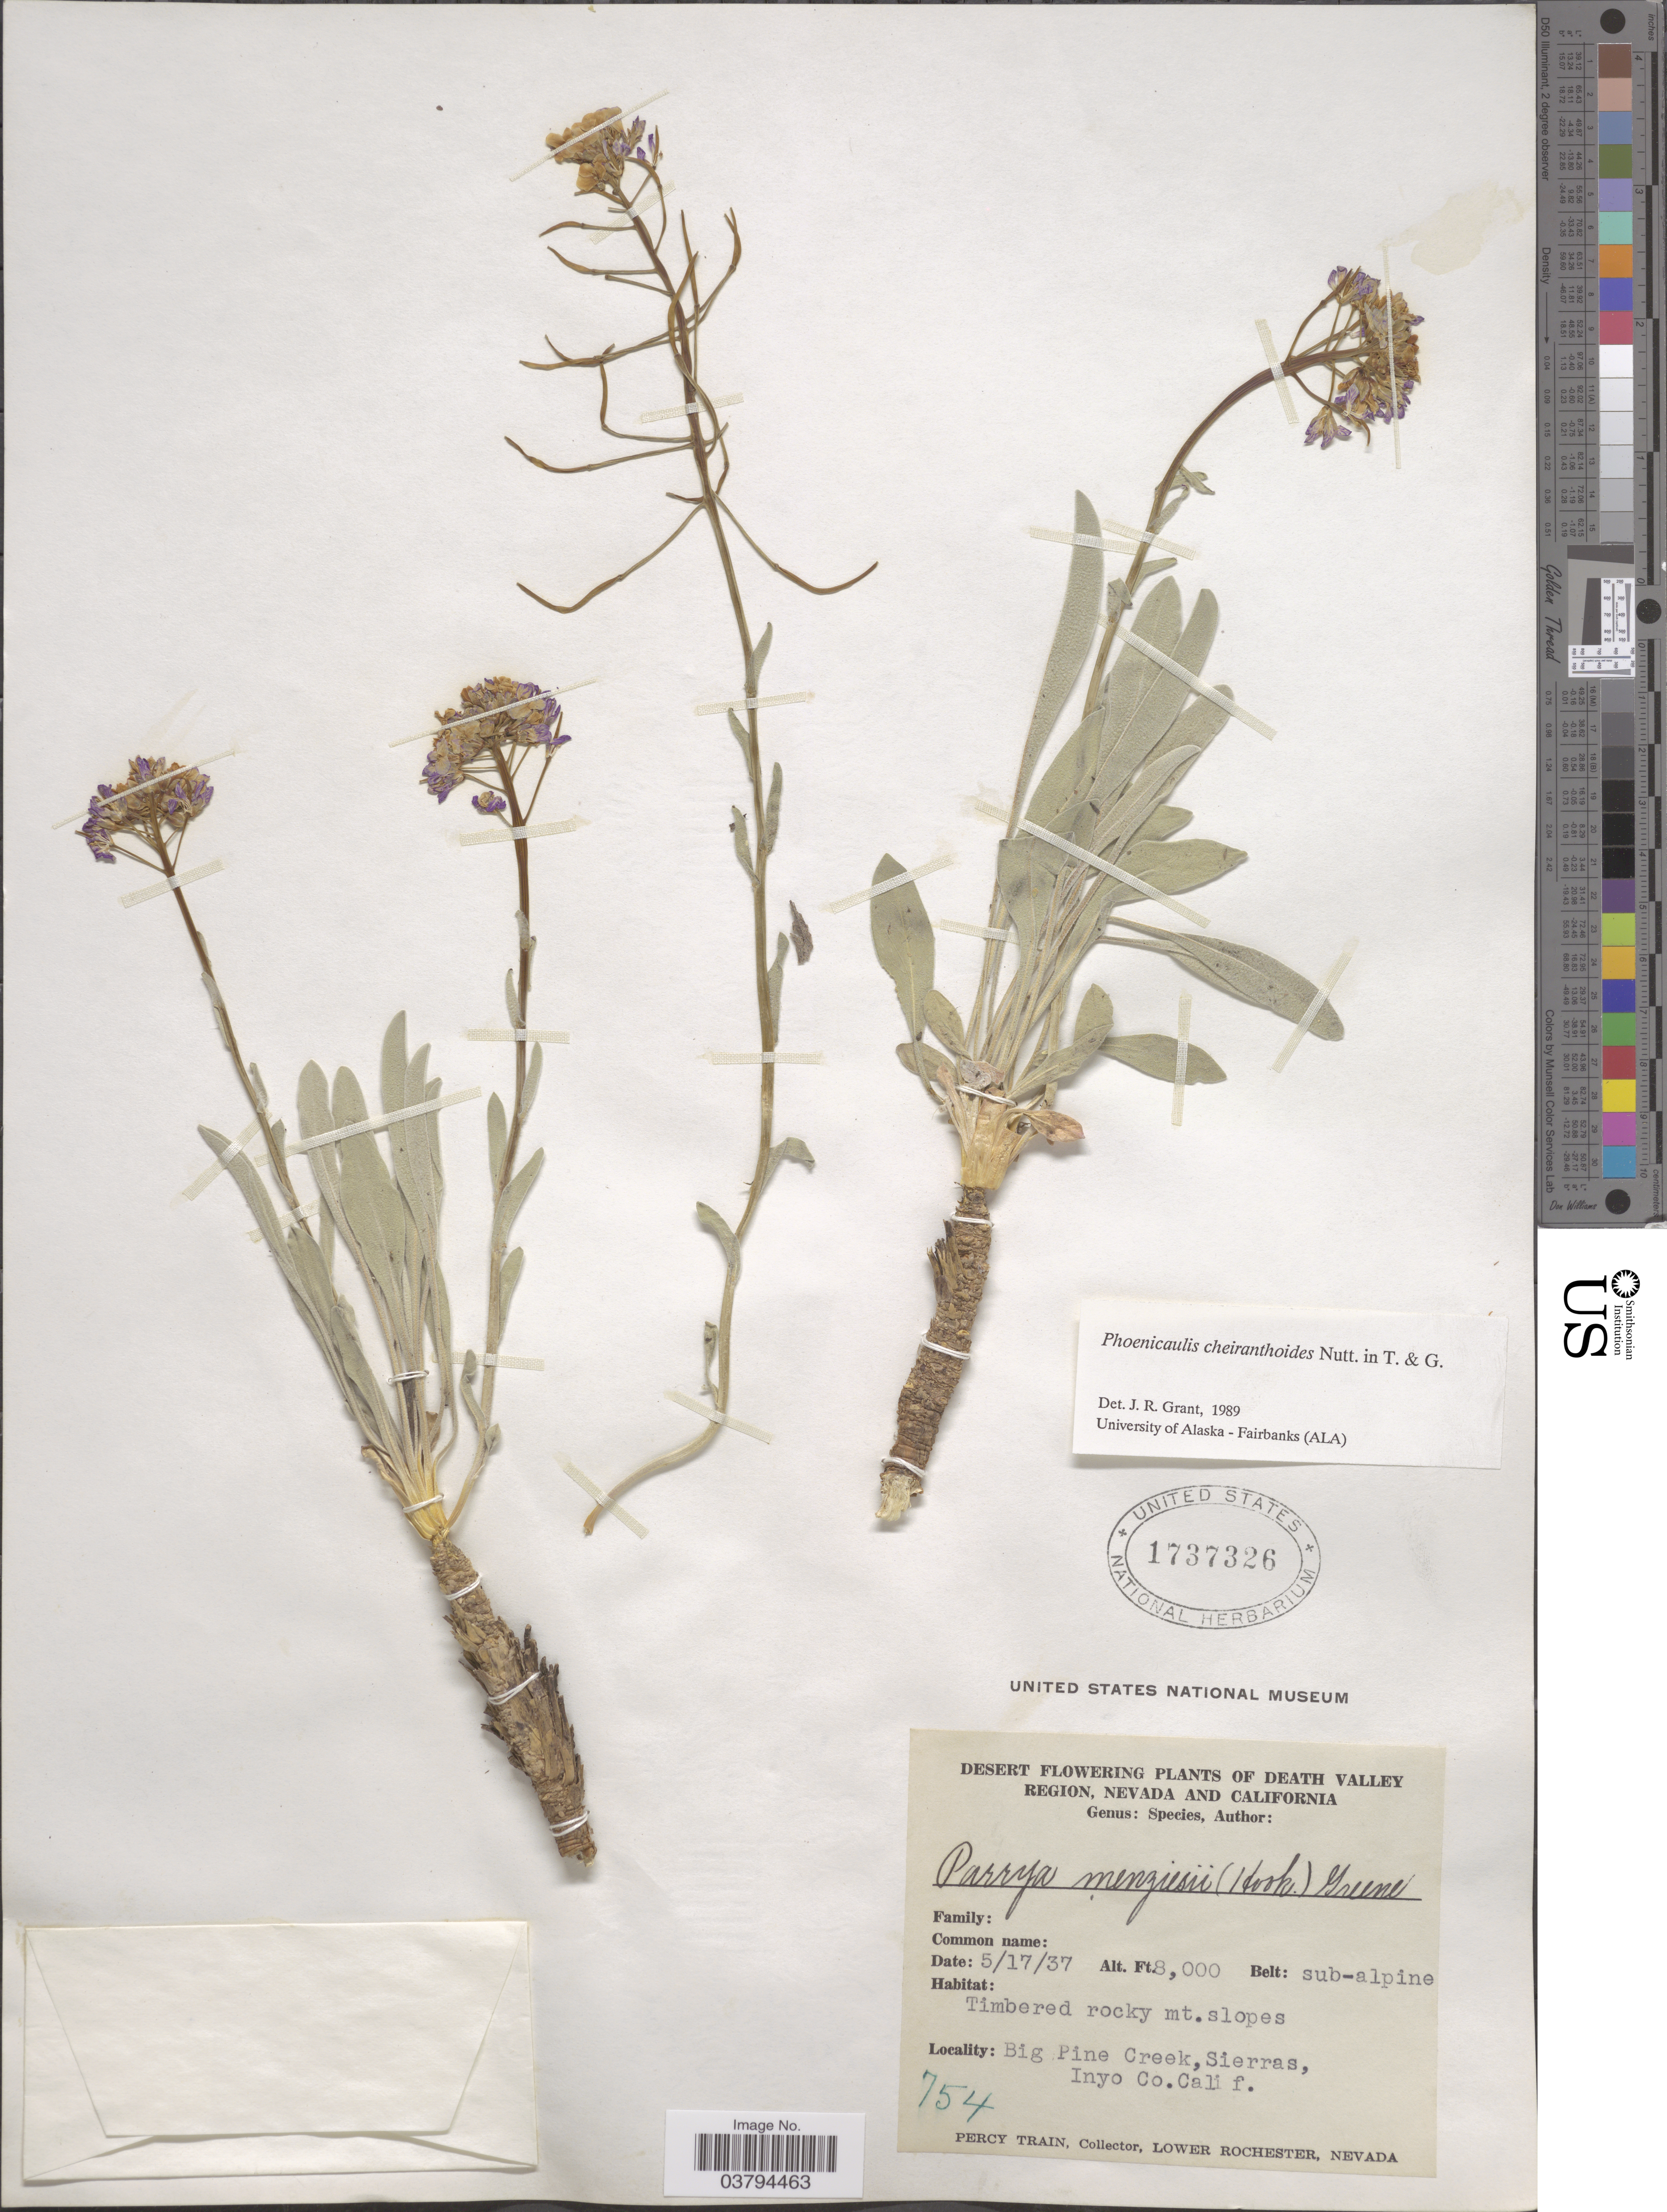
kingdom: Plantae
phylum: Tracheophyta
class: Magnoliopsida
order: Brassicales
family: Brassicaceae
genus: Phoenicaulis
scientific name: Phoenicaulis cheiranthoides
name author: Nutt.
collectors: P. Train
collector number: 754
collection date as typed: Transcribed d/m/y: 17/5/37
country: United States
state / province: California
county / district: Inyo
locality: Death Valley region. Big Pine Creek, Sierras, Inyo Co.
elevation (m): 2438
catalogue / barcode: US 1737326